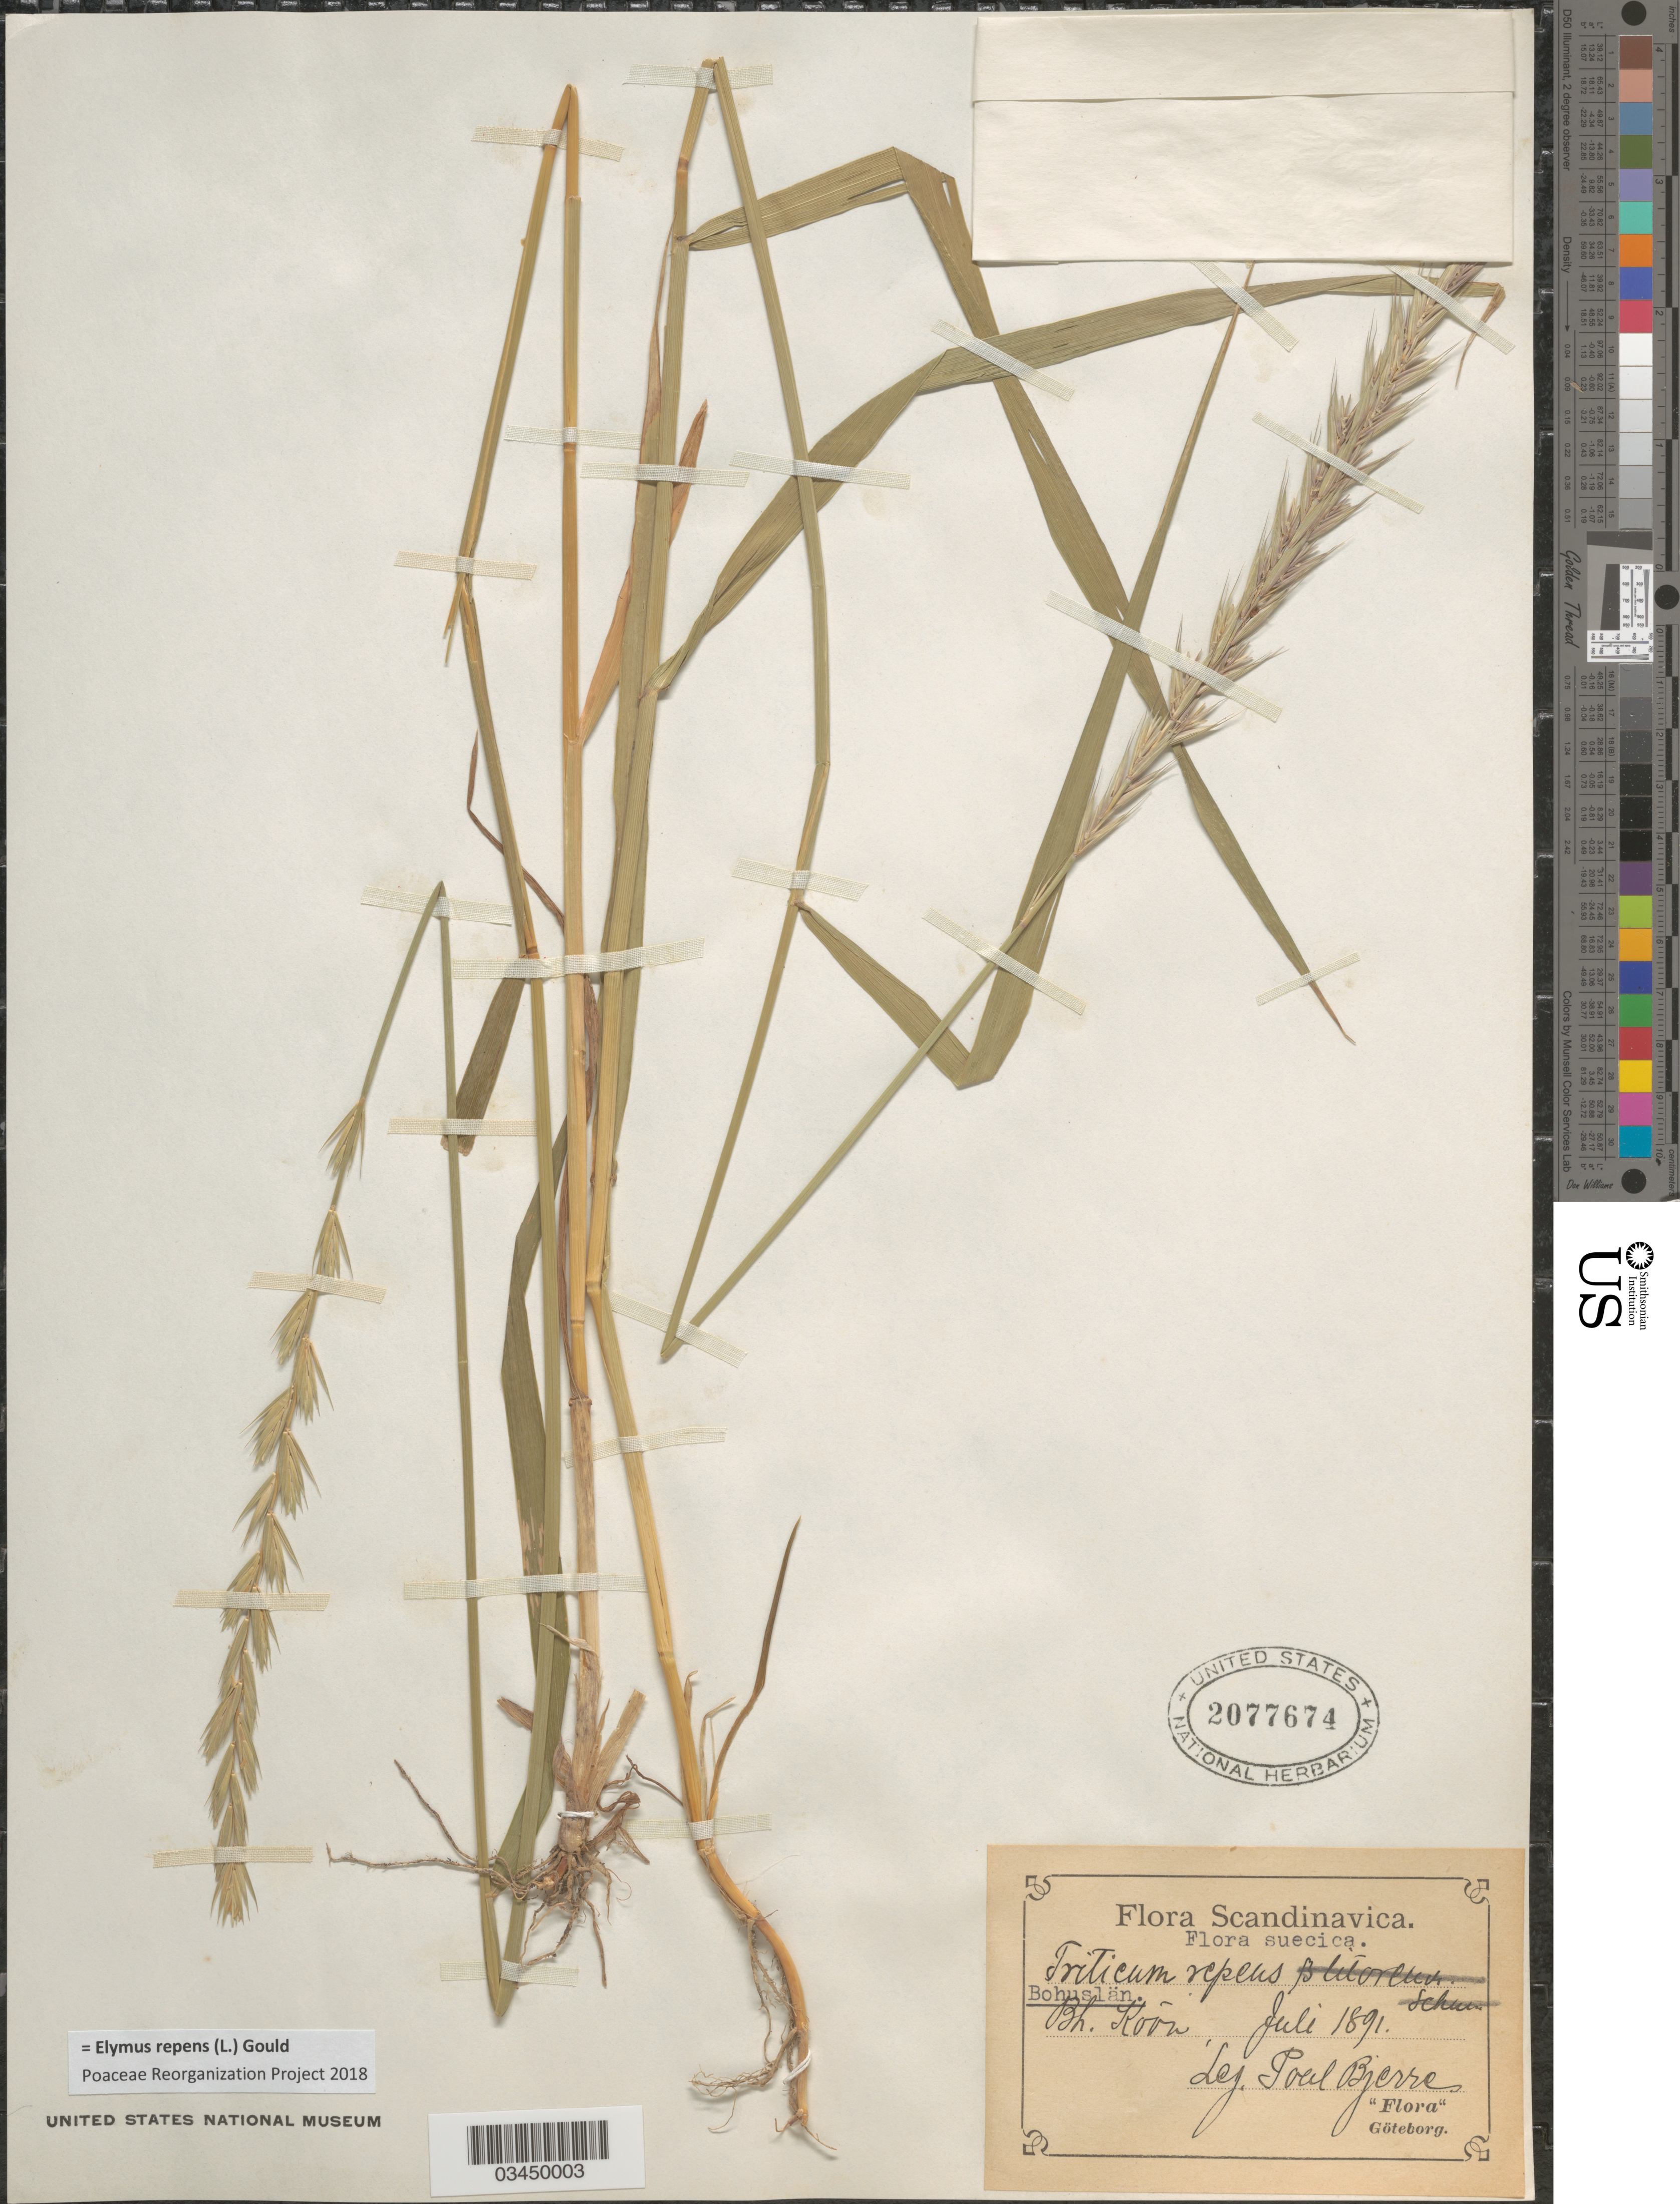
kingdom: Plantae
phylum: Tracheophyta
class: Liliopsida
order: Poales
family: Poaceae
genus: Elymus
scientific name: Elymus repens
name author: (L.) Gould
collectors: P. Bjerre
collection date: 1891-07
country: Sweden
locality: Scandinavica. Suecica. Bohuslän. Bh. Kova.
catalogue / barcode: US 2077674